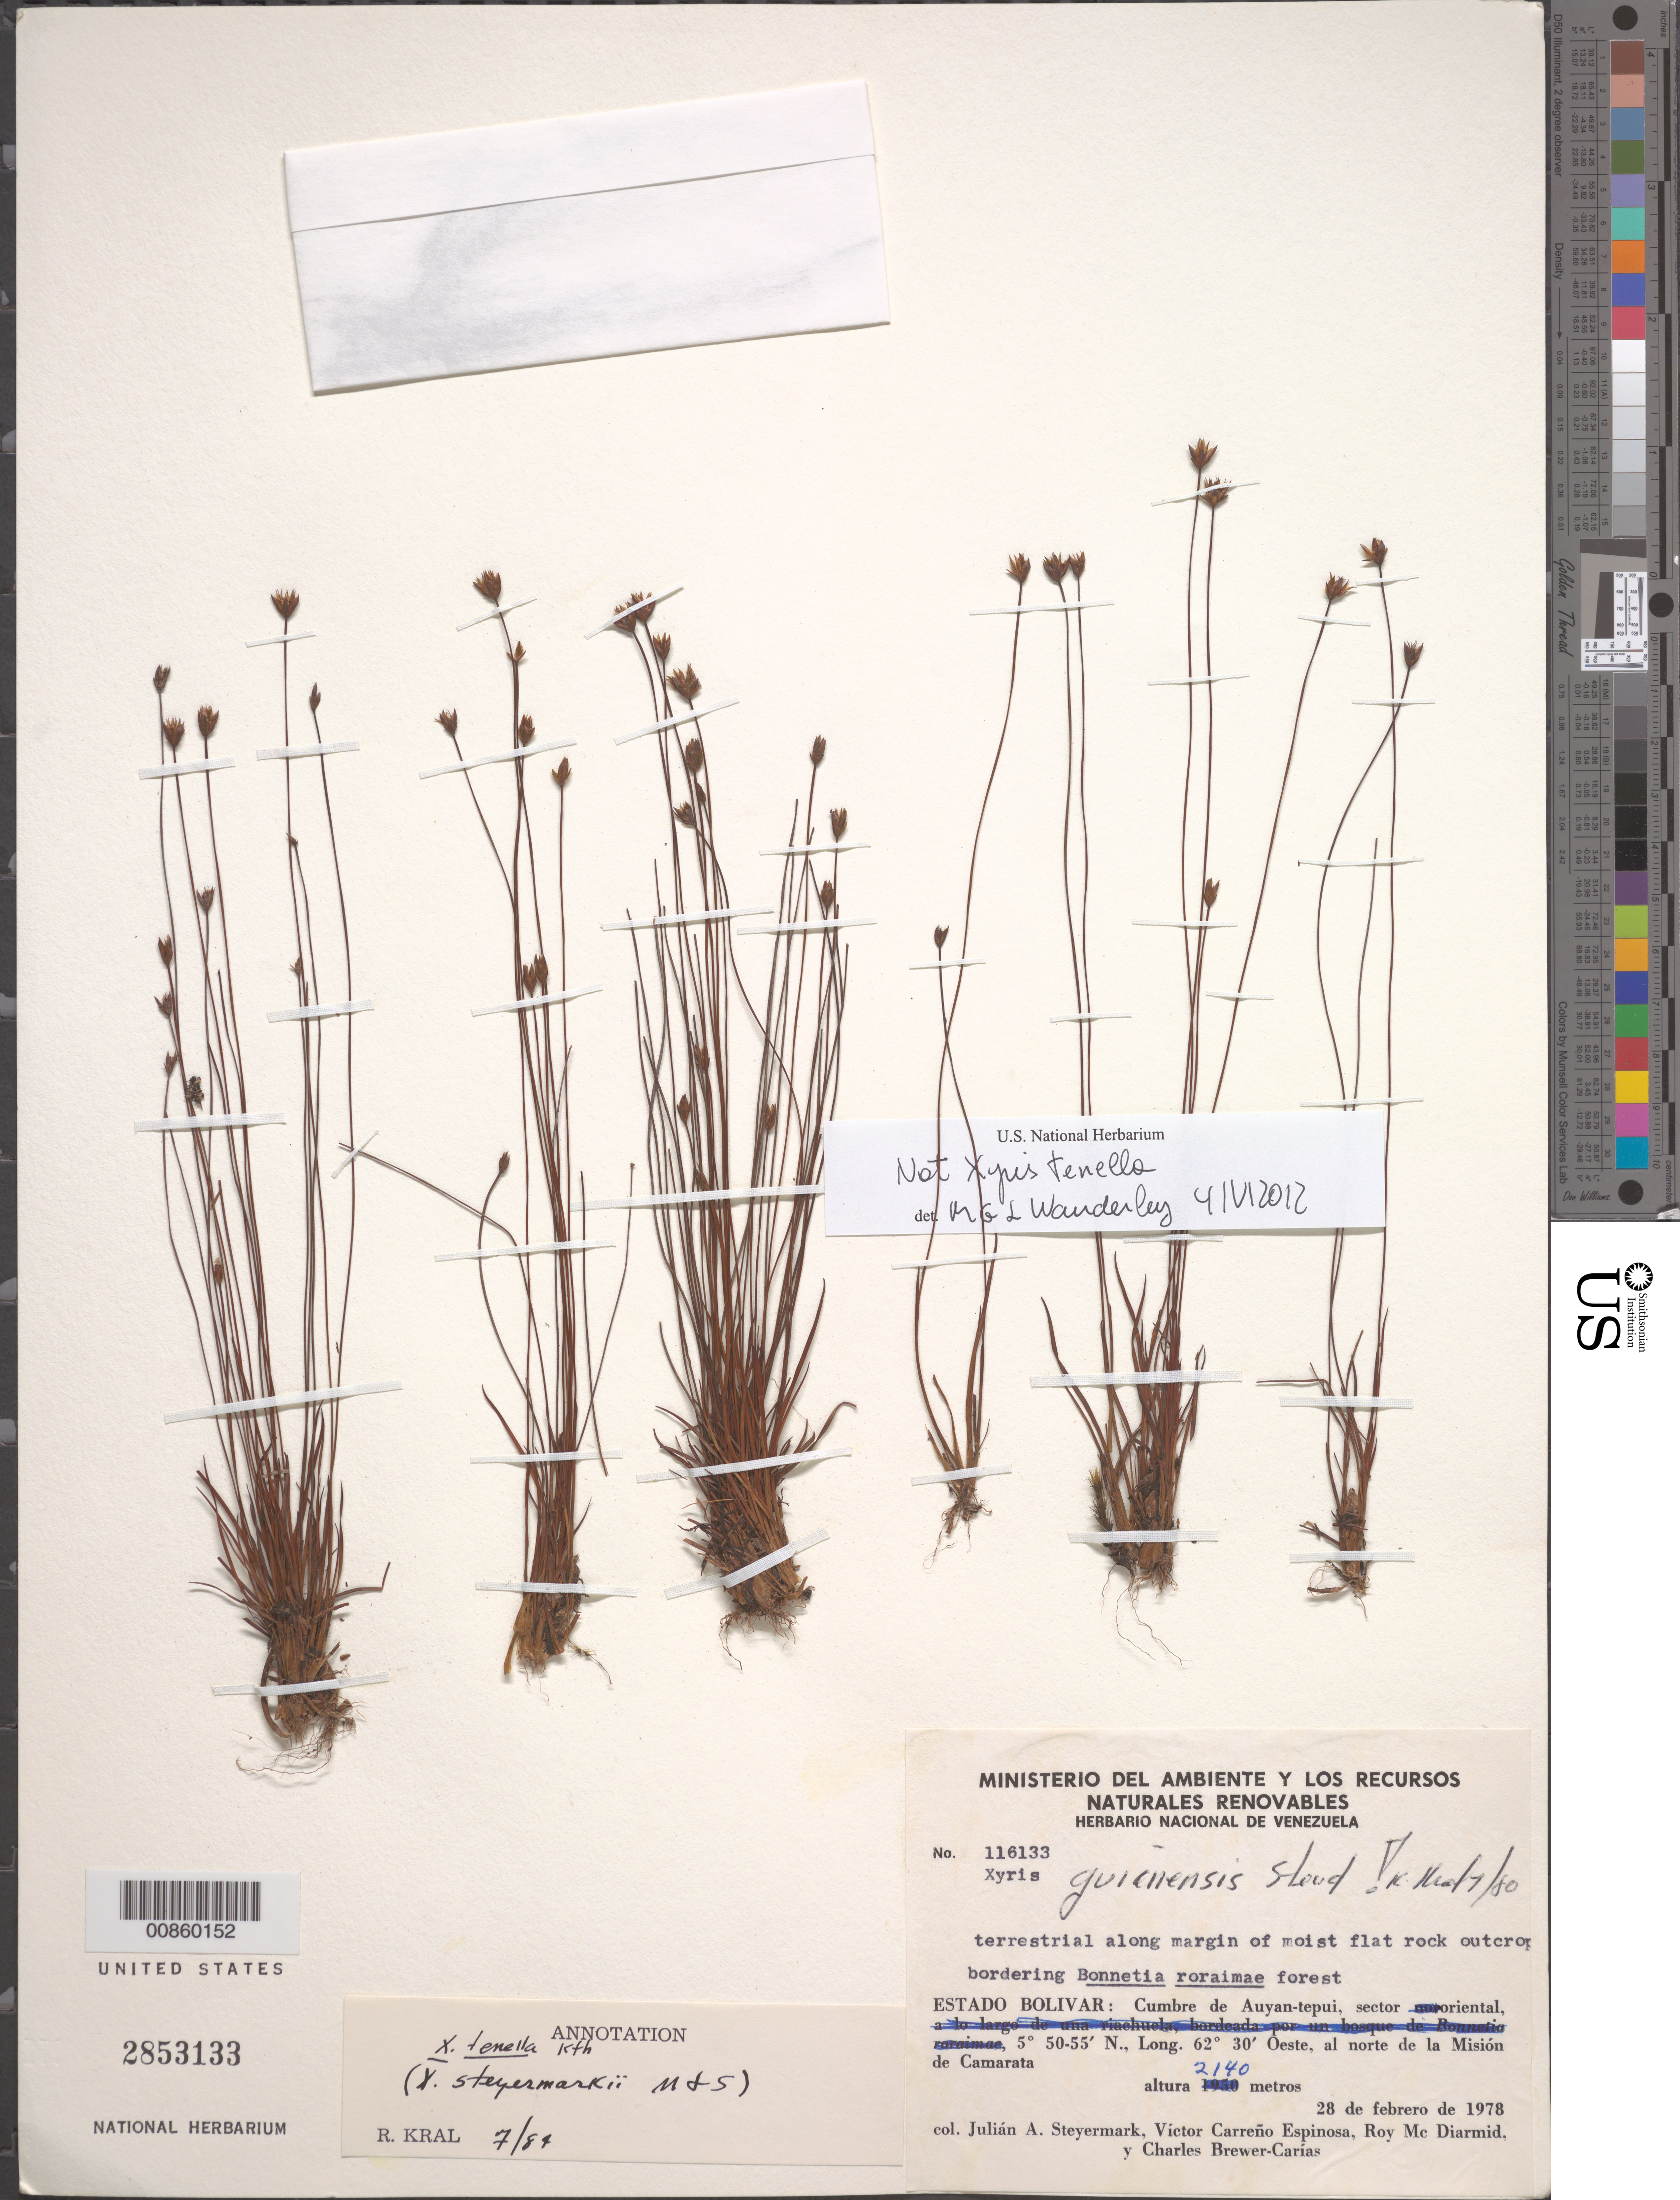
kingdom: Plantae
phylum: Tracheophyta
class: Liliopsida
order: Poales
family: Xyridaceae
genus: Xyris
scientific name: Xyris tenella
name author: Kunth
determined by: Kral, Robert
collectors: J. Steyermark, V. Carreño E., C. Brewer-Carias & R. Mc Diarmid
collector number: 116133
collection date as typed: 28-Feb-78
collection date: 1978-02-28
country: Venezuela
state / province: Bolívar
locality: Auyan-tepuí, cumbre, sector nororiental, al norte de la Misión de Camarata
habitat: Margin of moist flat rock outcrops bordering Bonnetia roraimae forest.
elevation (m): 2140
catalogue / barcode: US 2853133